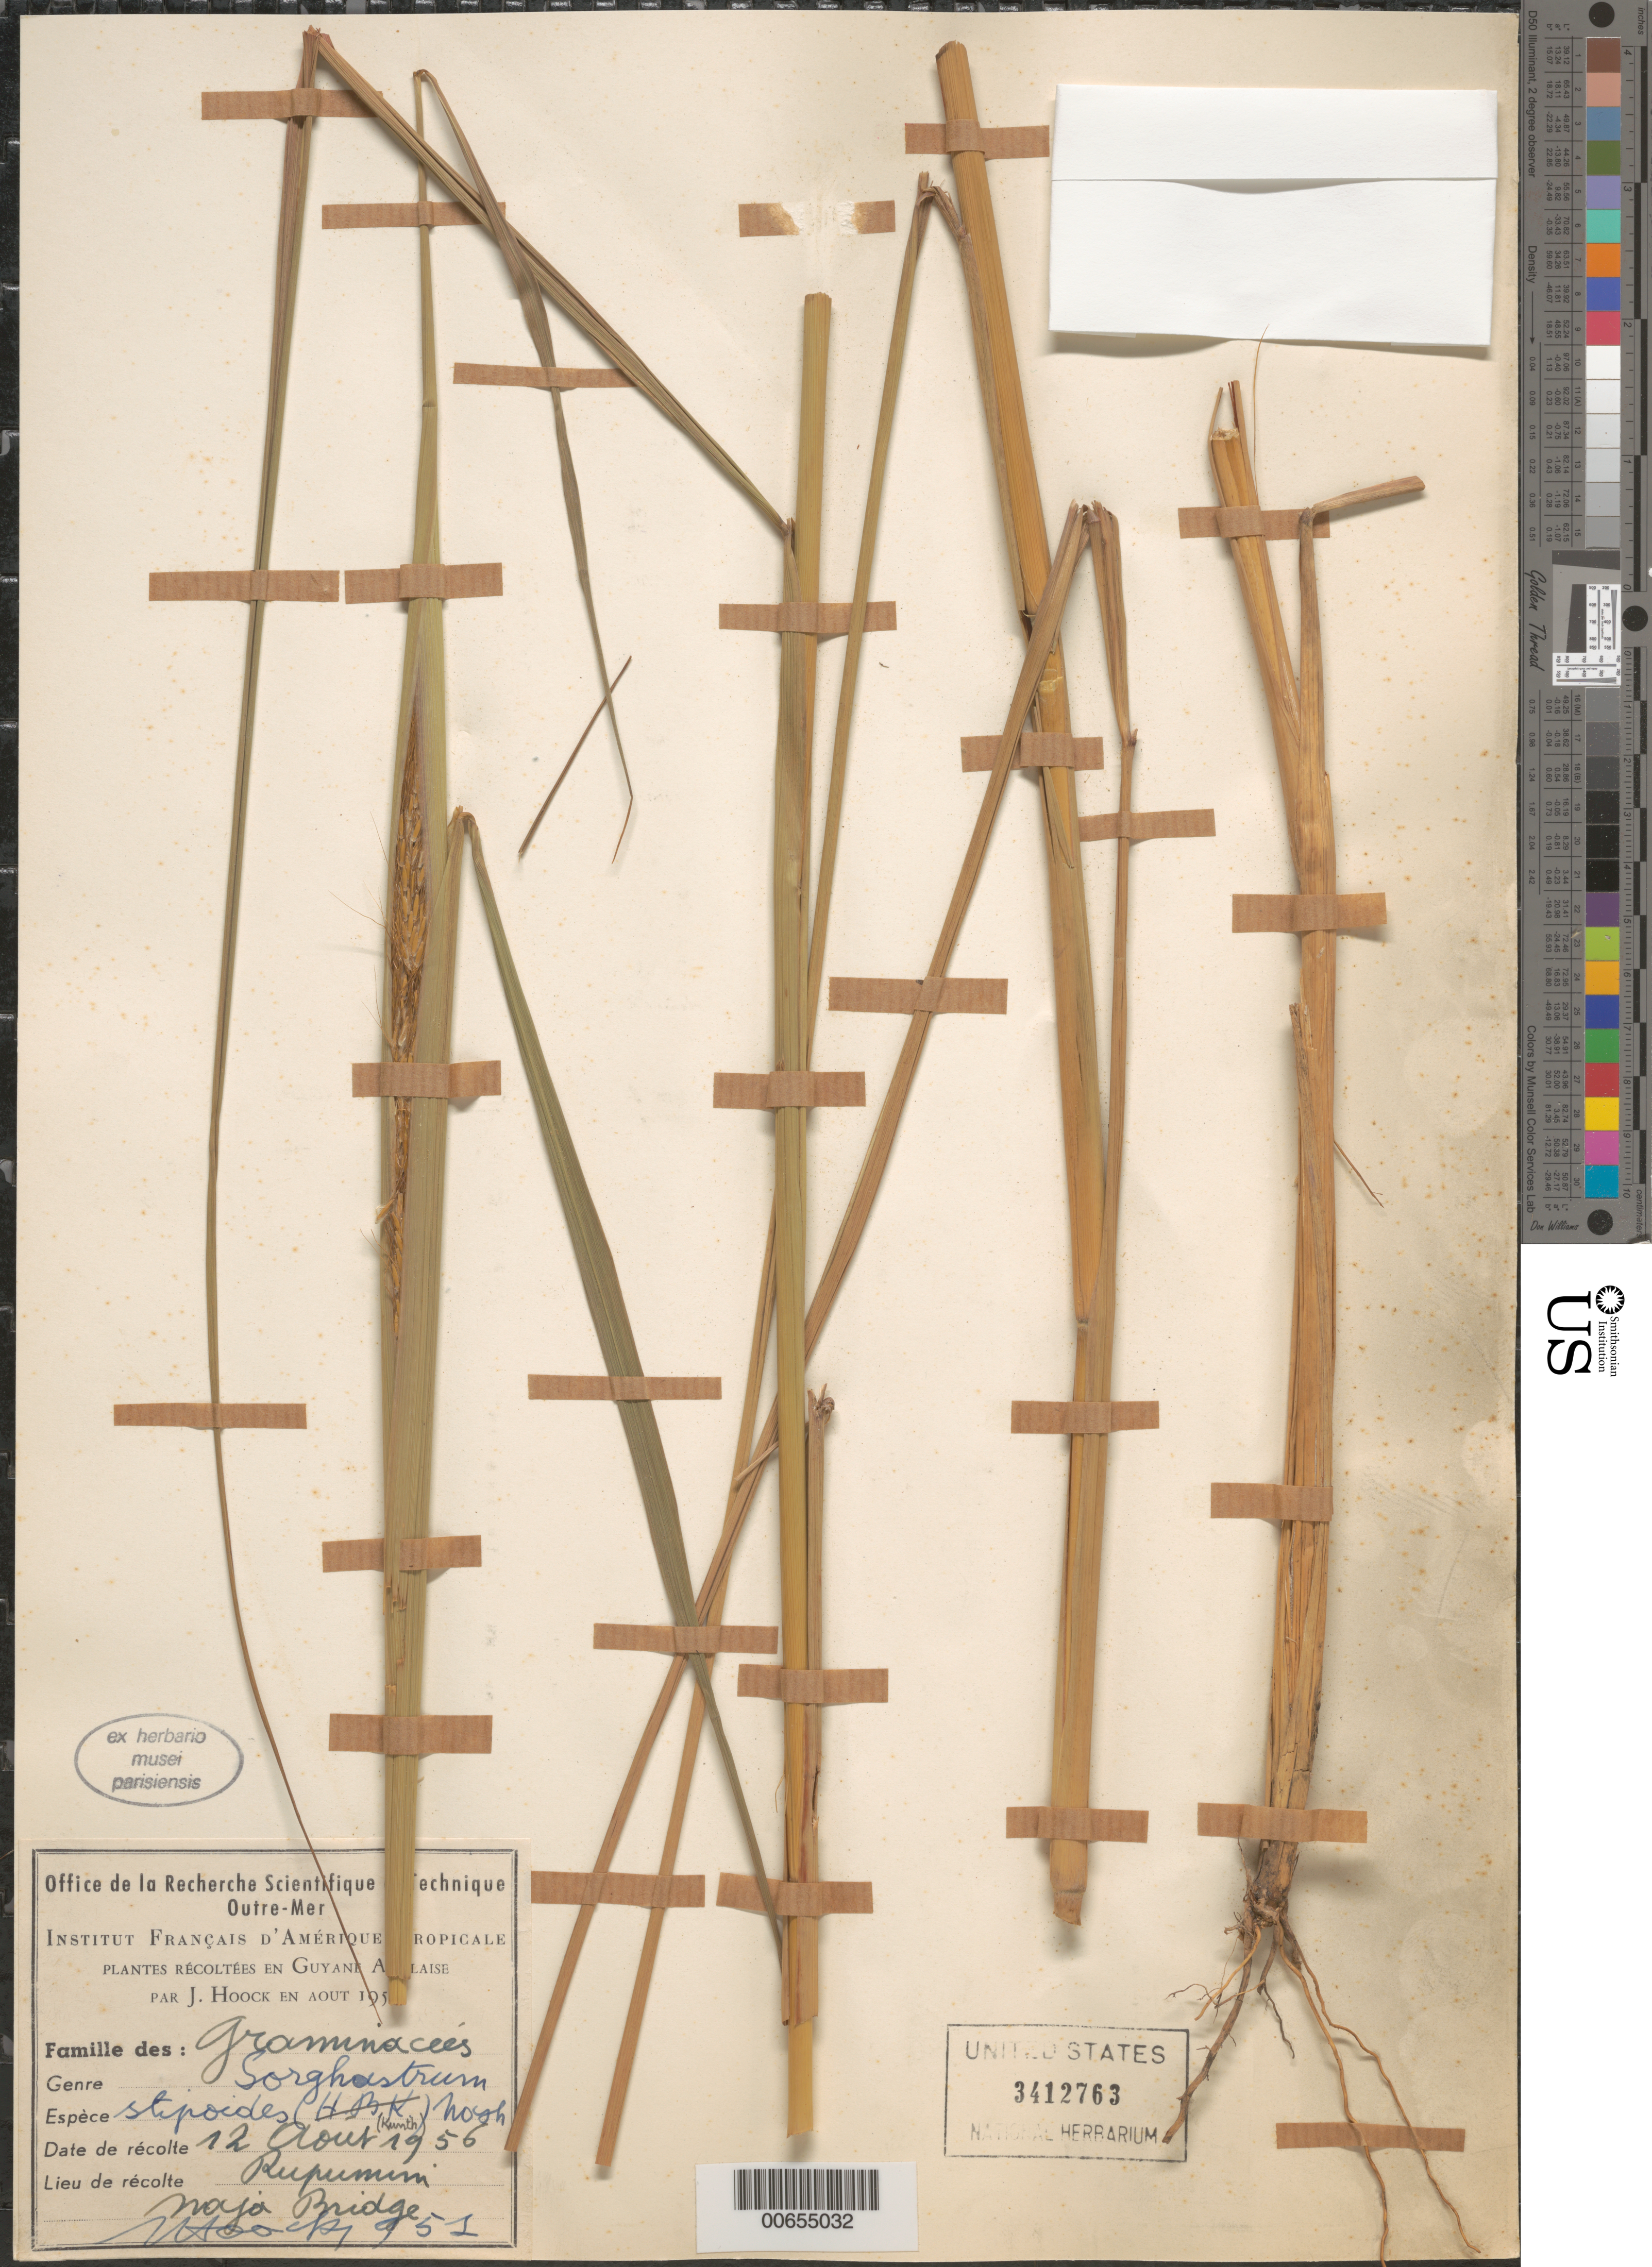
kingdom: Plantae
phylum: Tracheophyta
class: Liliopsida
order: Poales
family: Poaceae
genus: Sorghastrum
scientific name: Sorghastrum stipoides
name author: (Kunth) Nash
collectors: J. Hoock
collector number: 951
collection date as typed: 12-Aug-56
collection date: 1956-08-12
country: Guyana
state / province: U. Takutu-U. Essequibo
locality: Rupununi, Route de Naja Bridge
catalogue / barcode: US 3412763